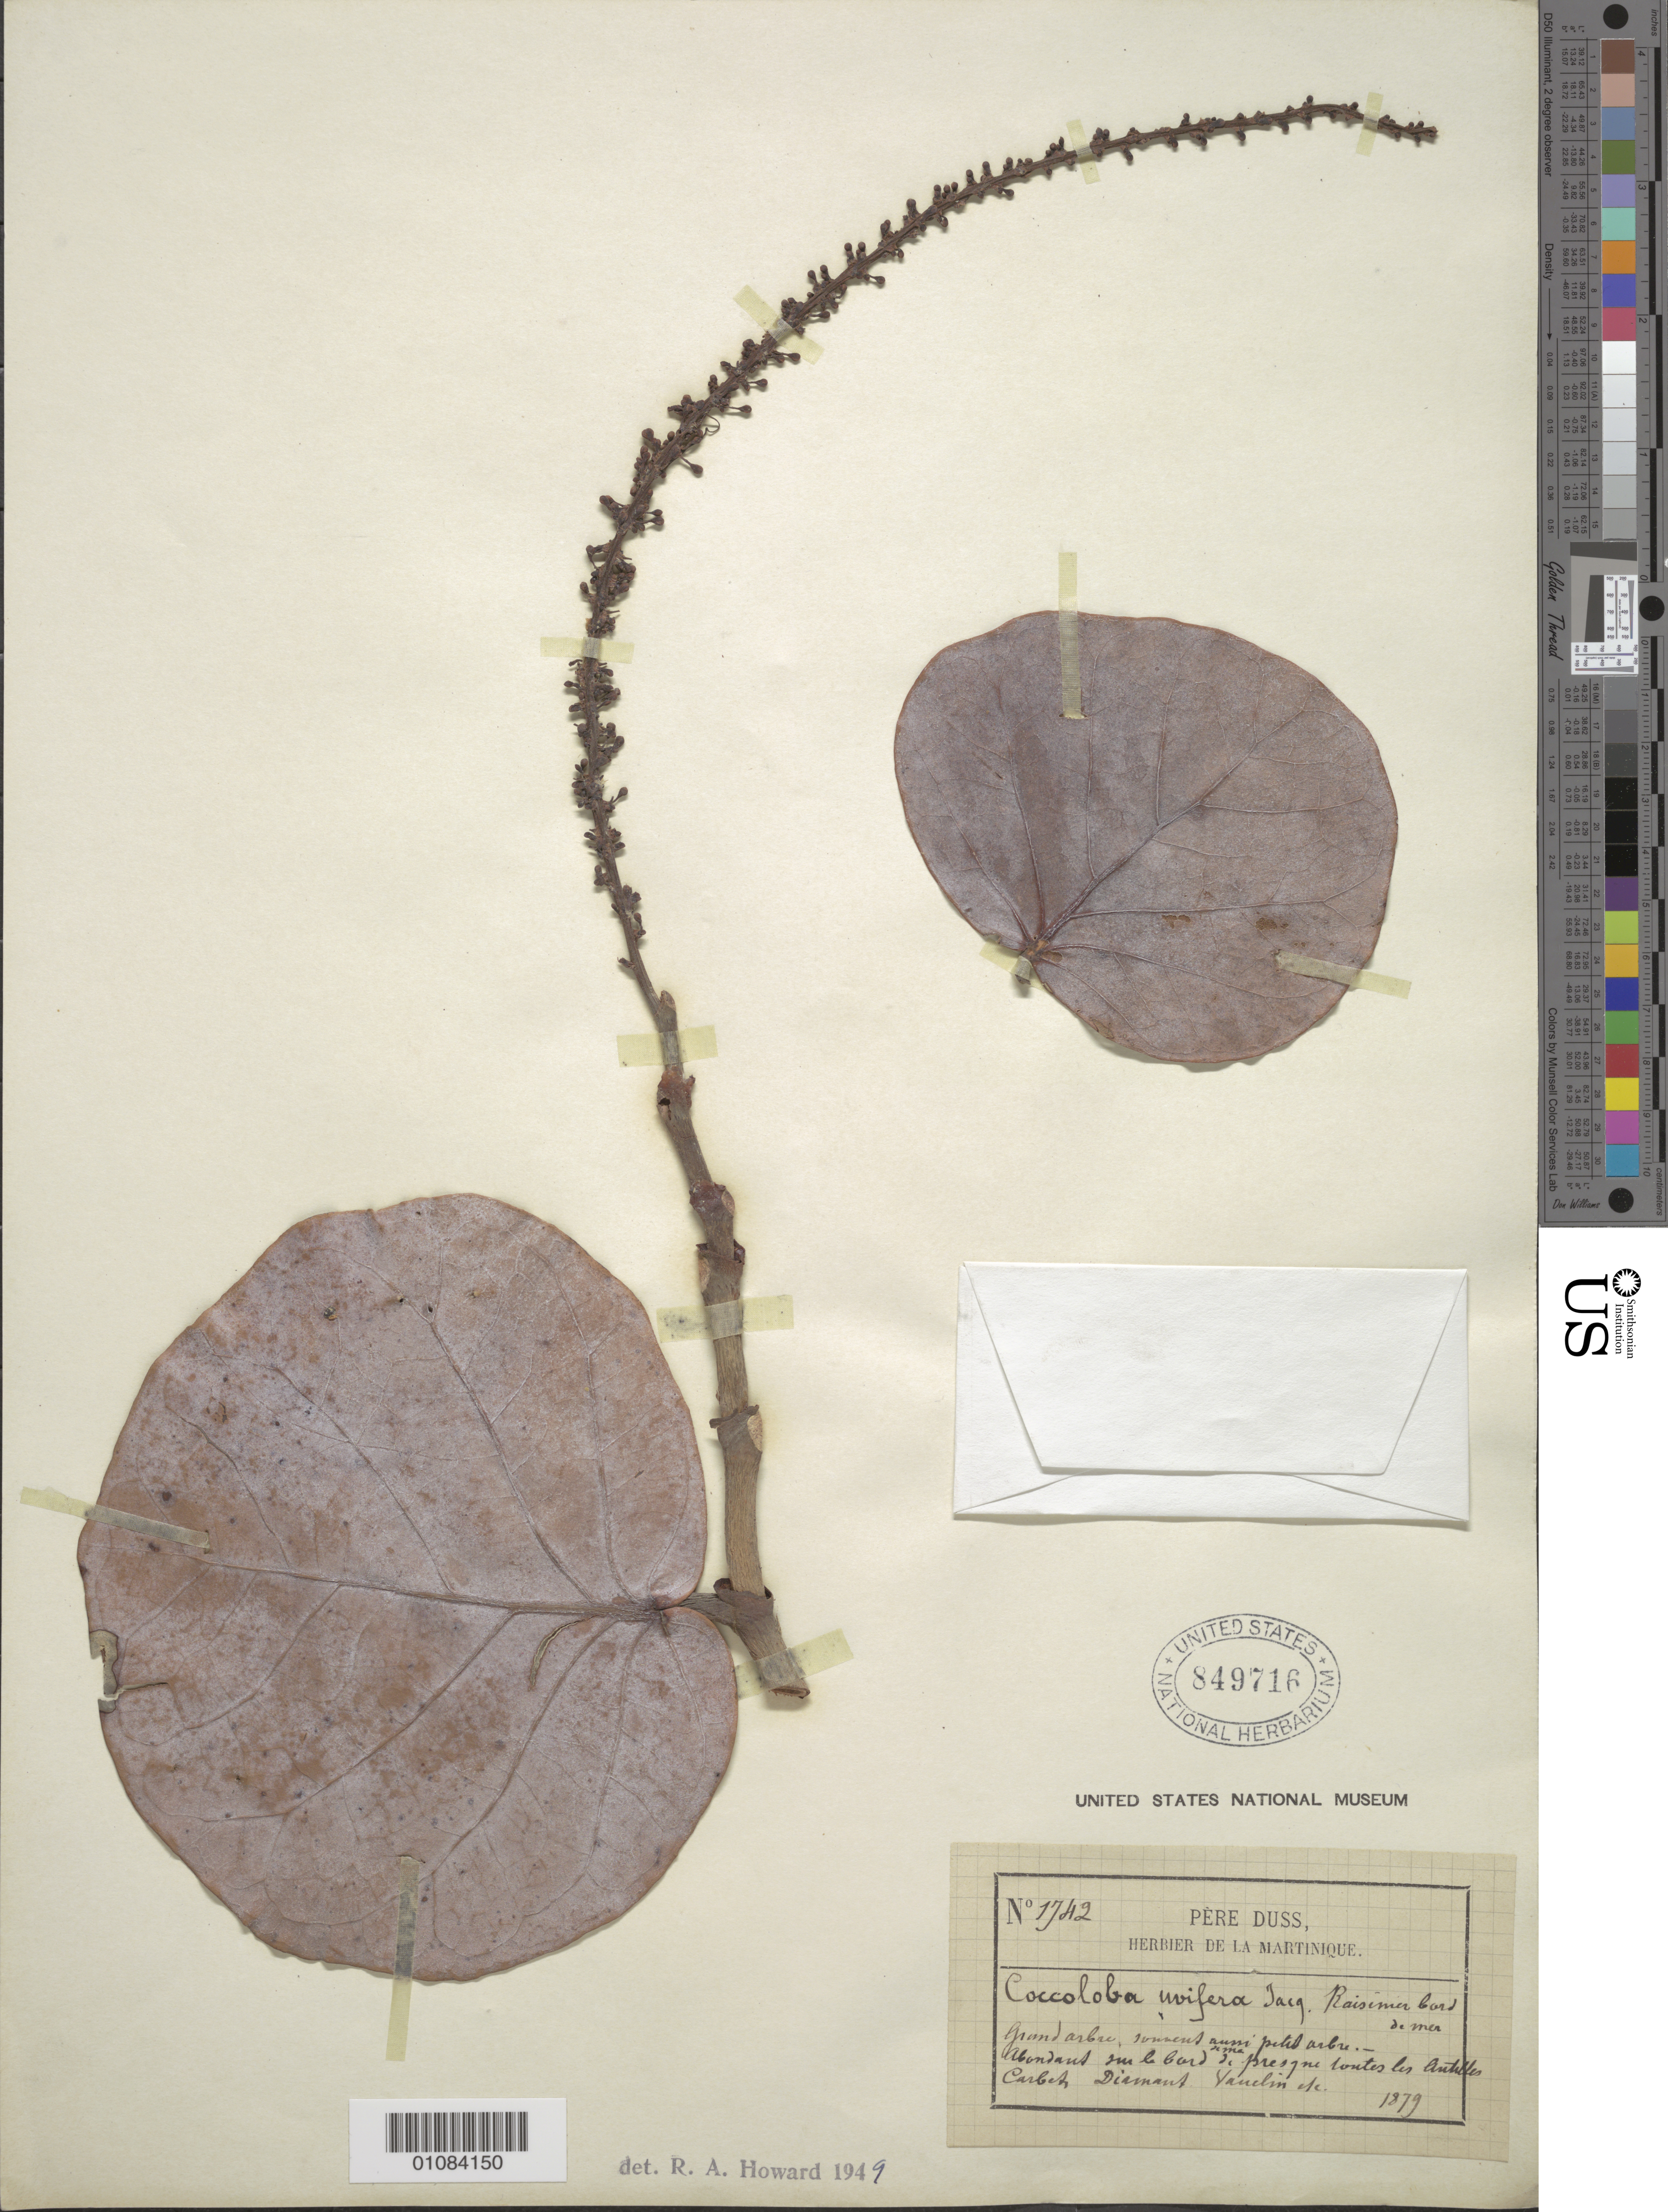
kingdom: Plantae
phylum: Tracheophyta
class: Magnoliopsida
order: Caryophyllales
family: Polygonaceae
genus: Coccoloba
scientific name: Coccoloba uvifera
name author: L.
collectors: Père Duss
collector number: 1742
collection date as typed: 1879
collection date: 1879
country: Martinique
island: Martinique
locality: Presque lontes les antilles Carbet. Diamant Yanelin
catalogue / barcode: US 849716